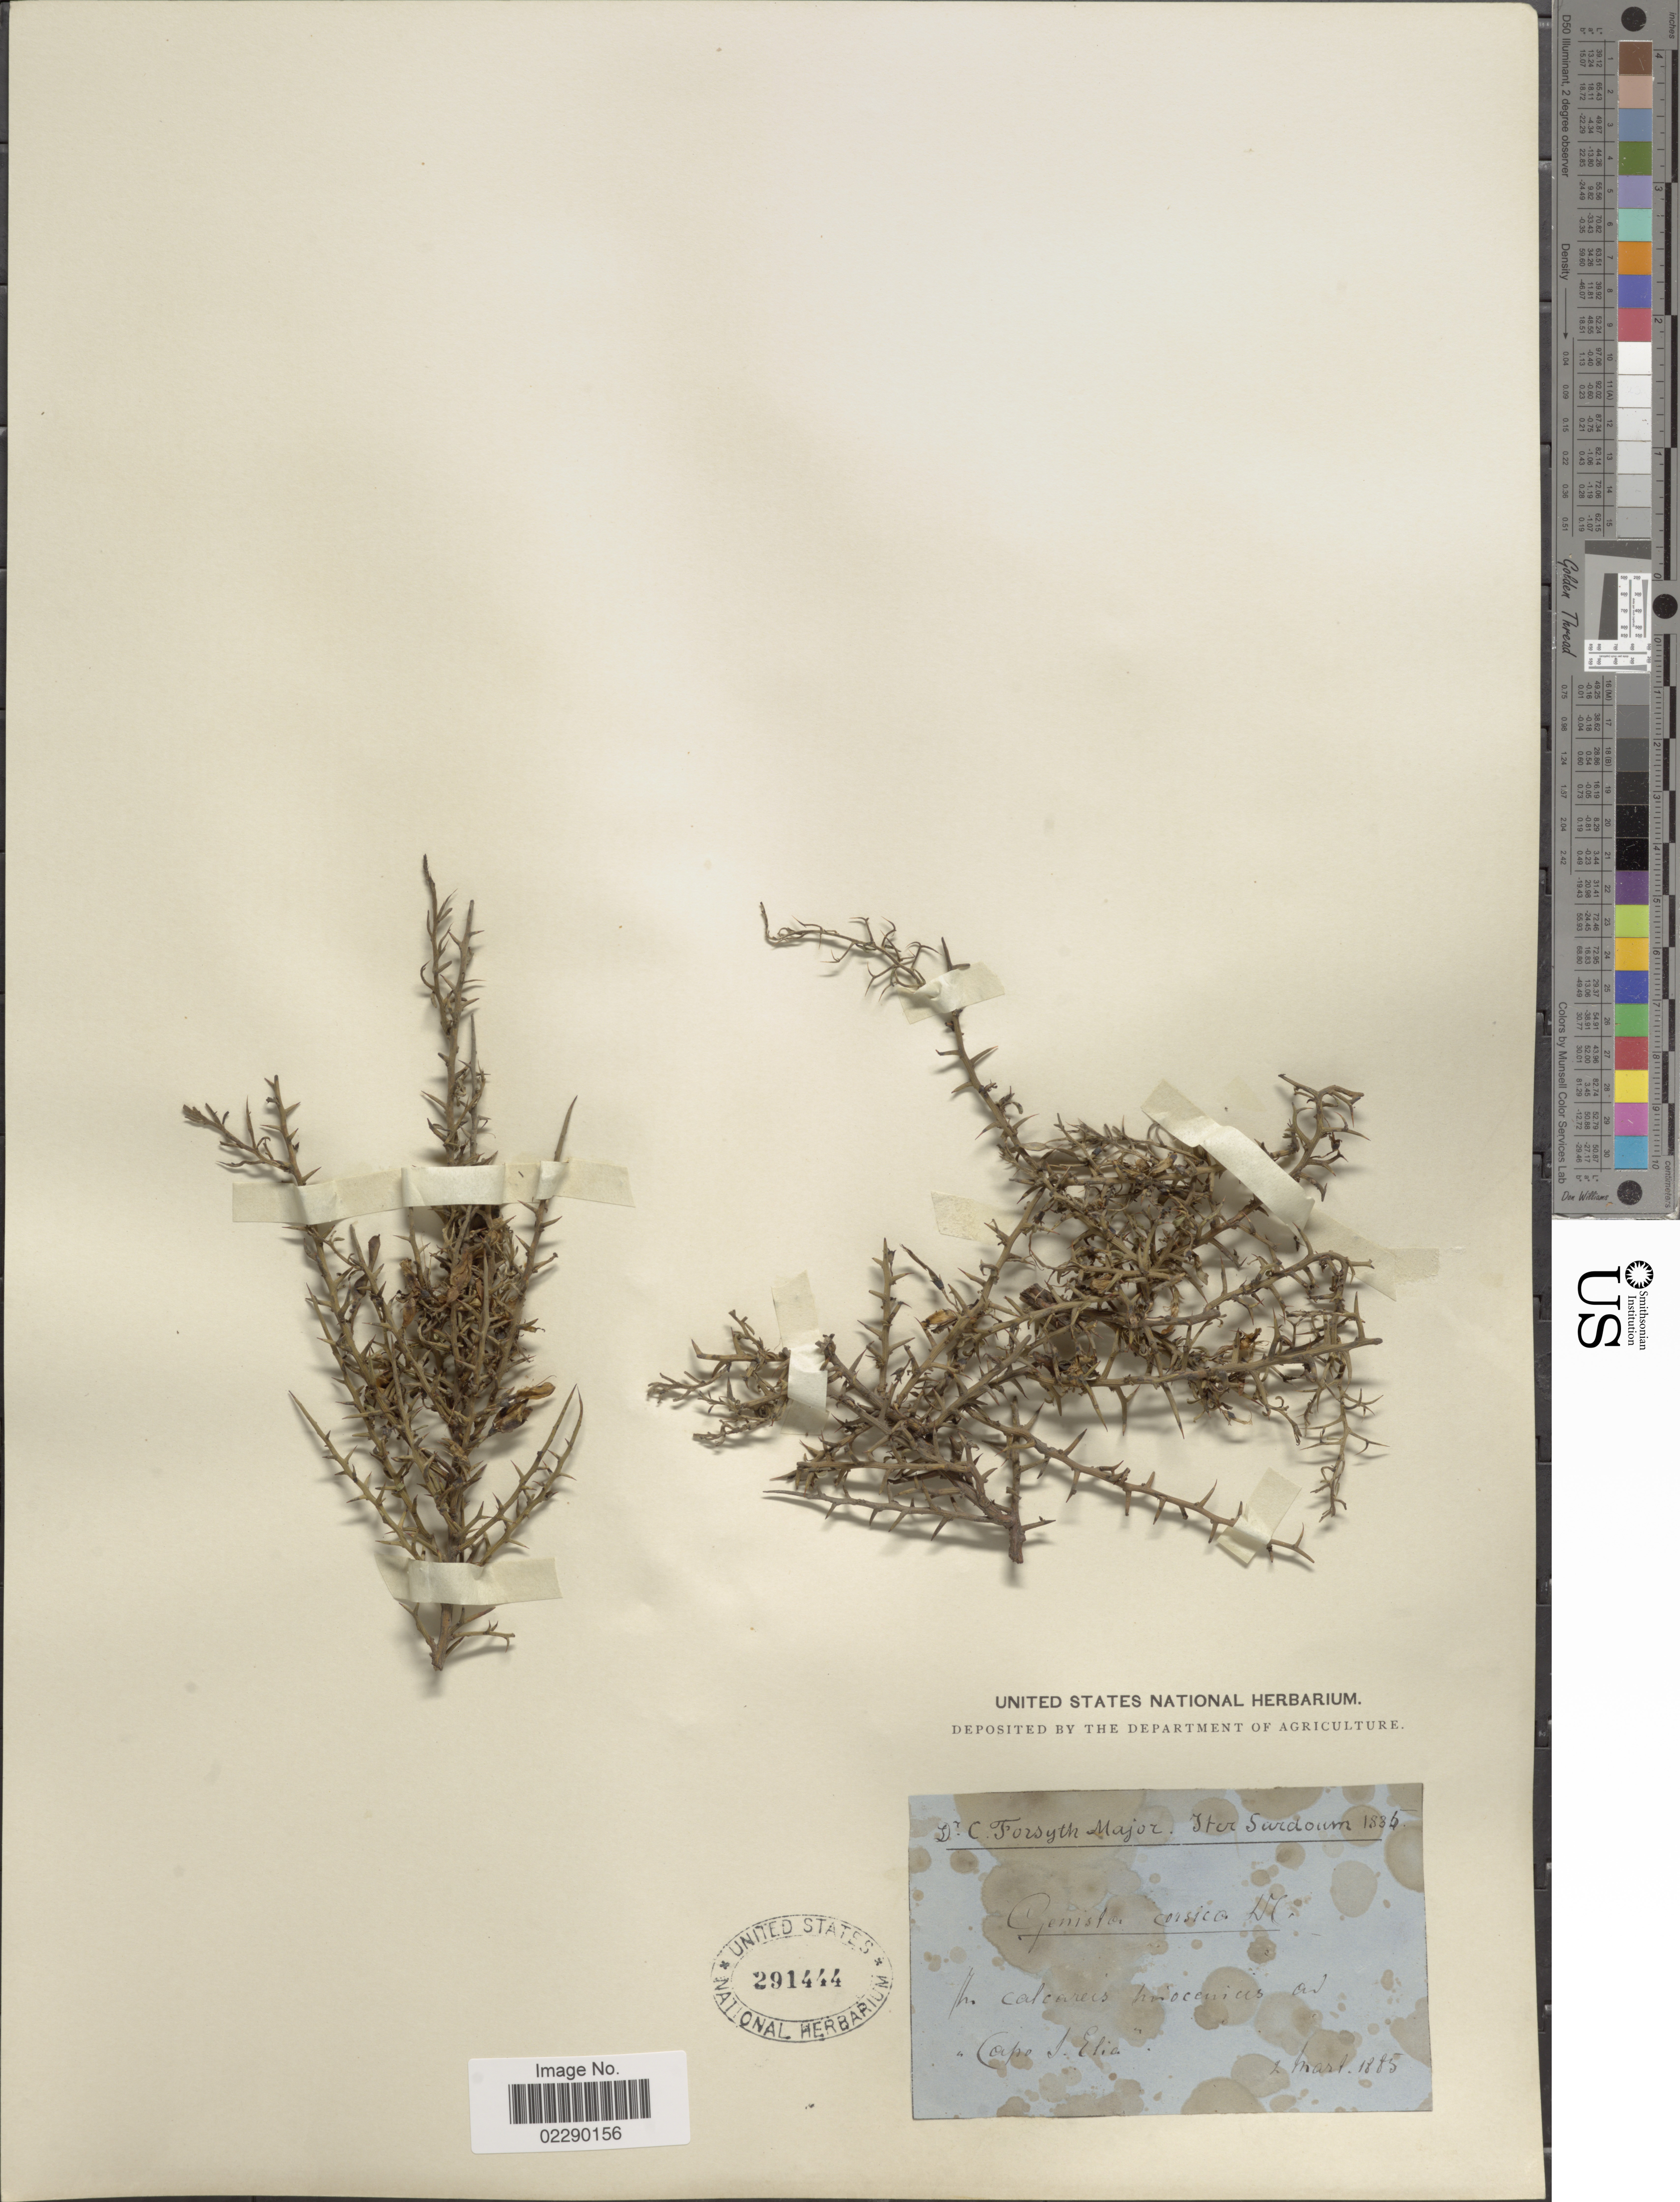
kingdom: Plantae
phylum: Tracheophyta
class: Magnoliopsida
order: Fabales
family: Fabaceae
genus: Genista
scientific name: Genista corsica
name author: (Loisel.) DC.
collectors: C. Forsyth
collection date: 1885-03-02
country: Italy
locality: Cape S. Elia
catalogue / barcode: US 291444